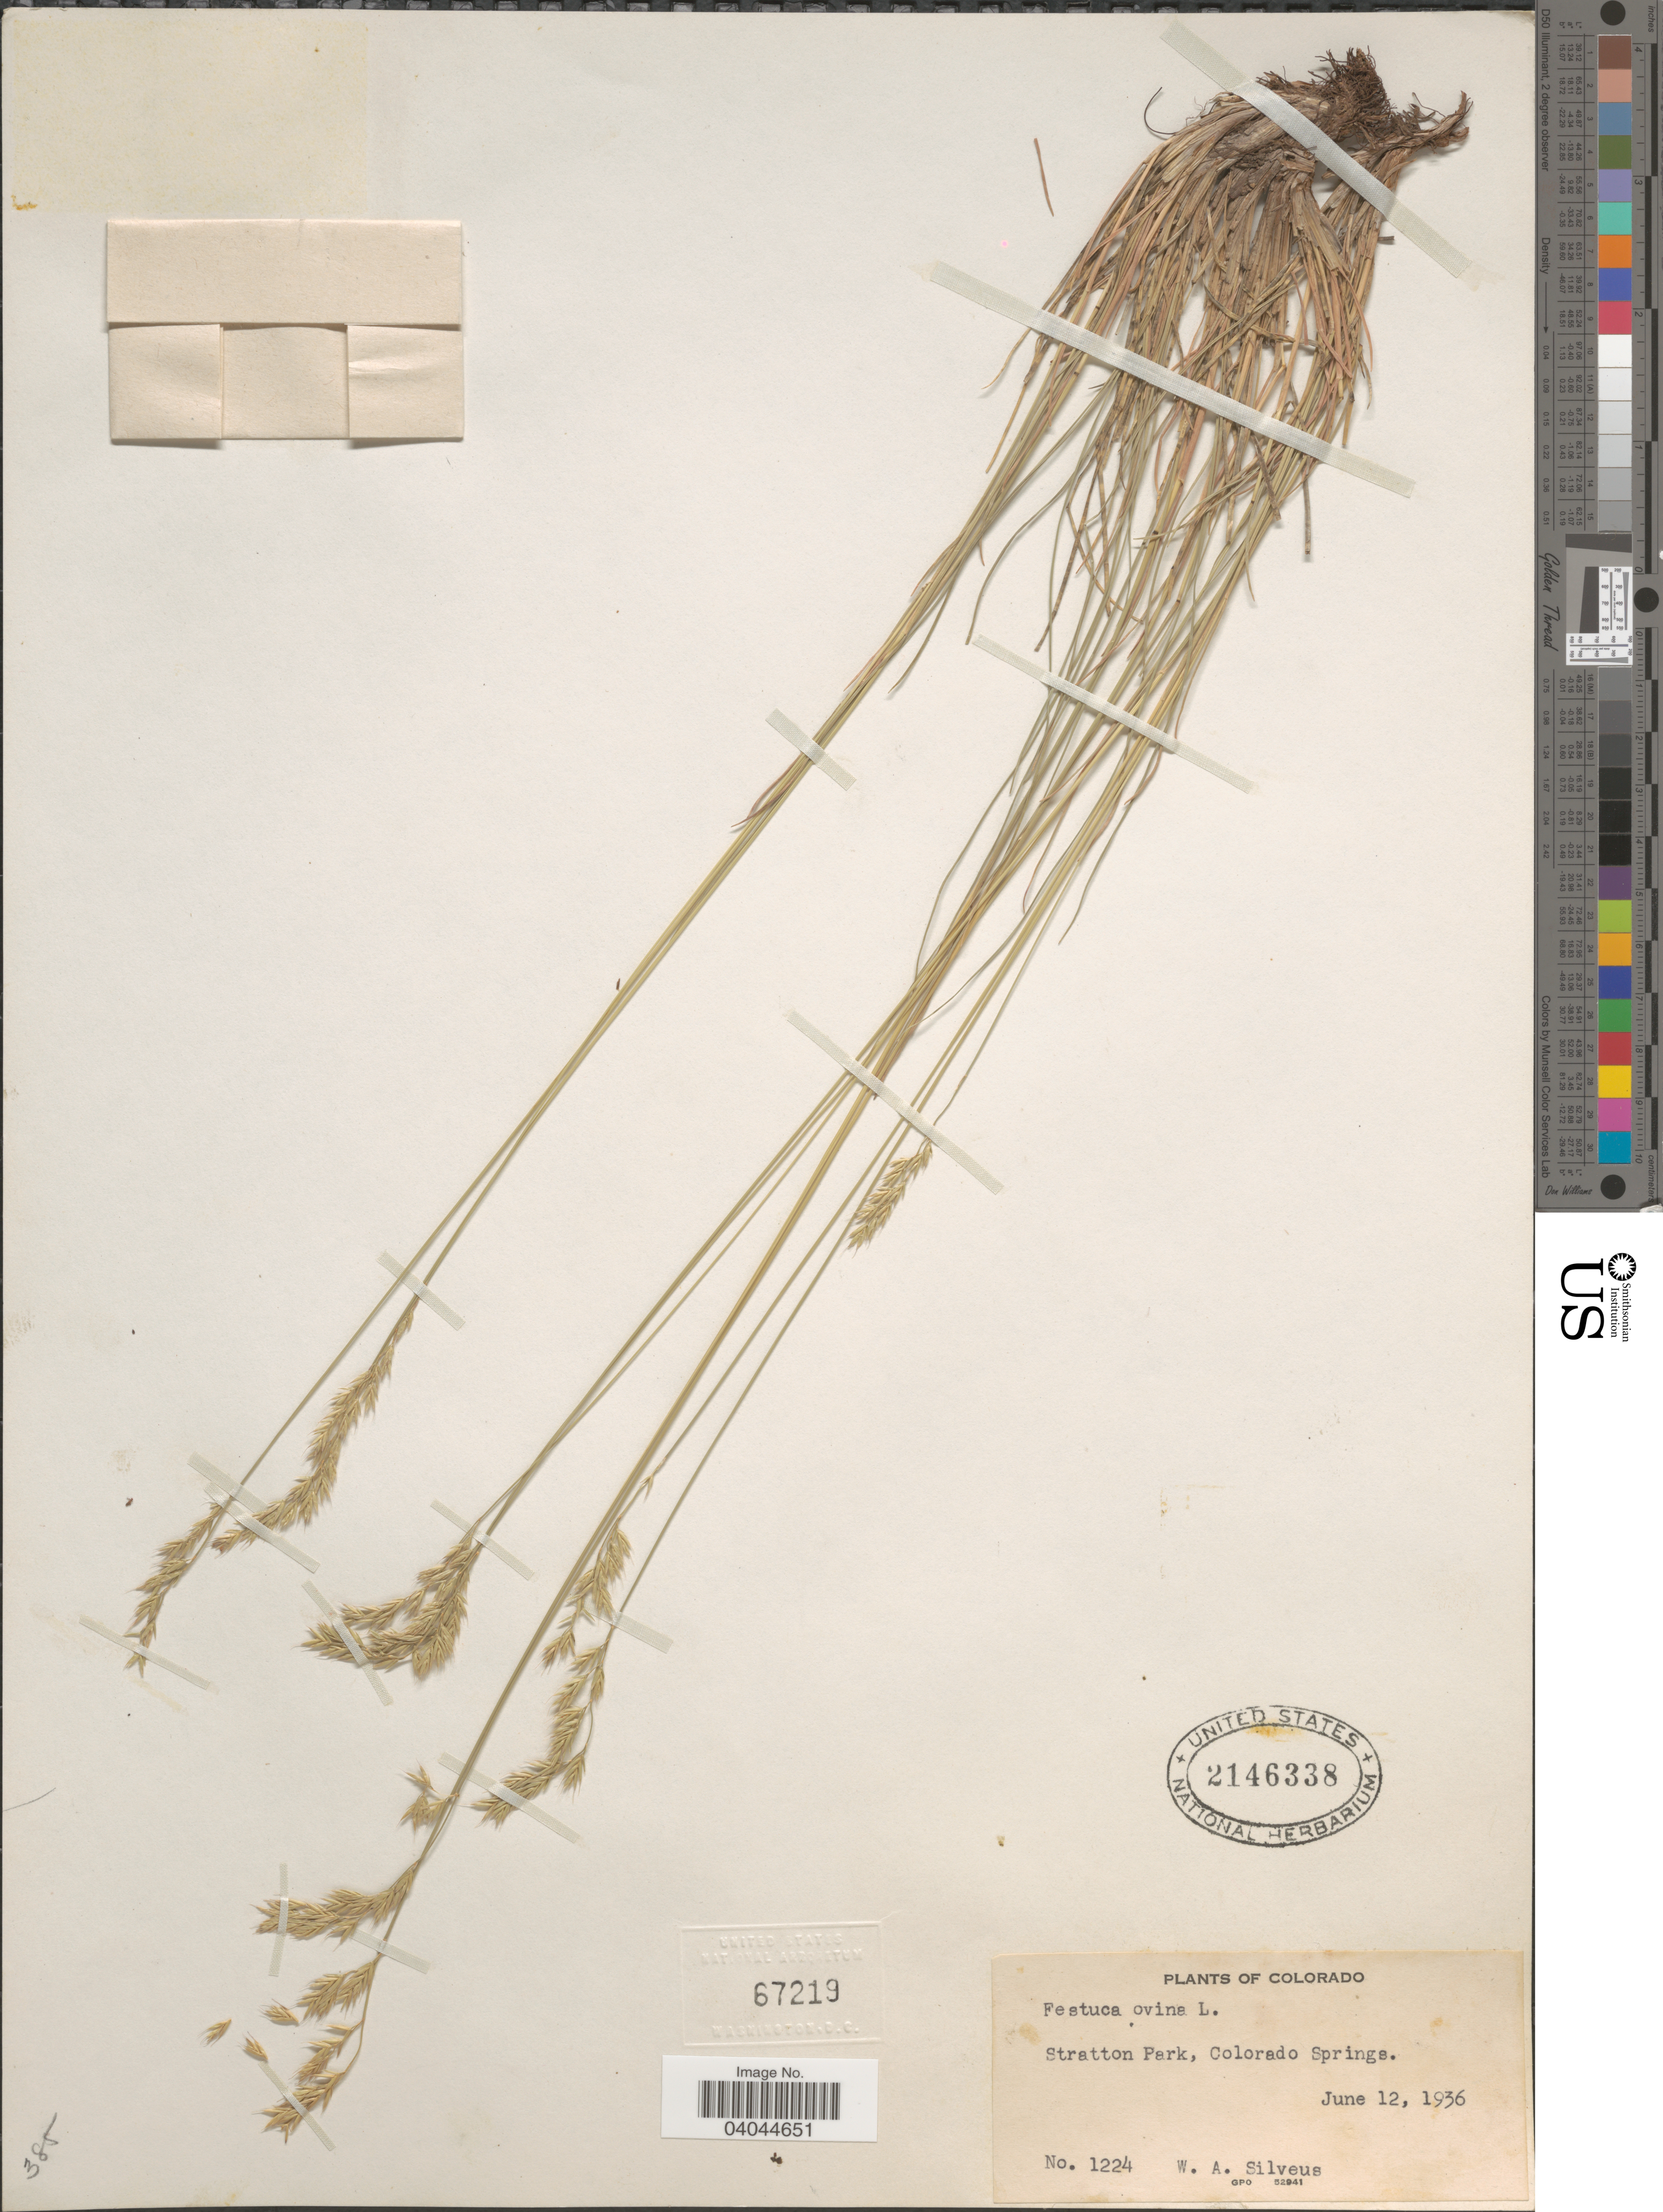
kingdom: Plantae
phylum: Tracheophyta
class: Liliopsida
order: Poales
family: Poaceae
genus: Festuca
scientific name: Festuca ovina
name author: L.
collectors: W. Silveus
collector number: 1224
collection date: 1936-06-12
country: United States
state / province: Colorado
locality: Stratton Park, Colorado Springs.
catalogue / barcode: US 2146338